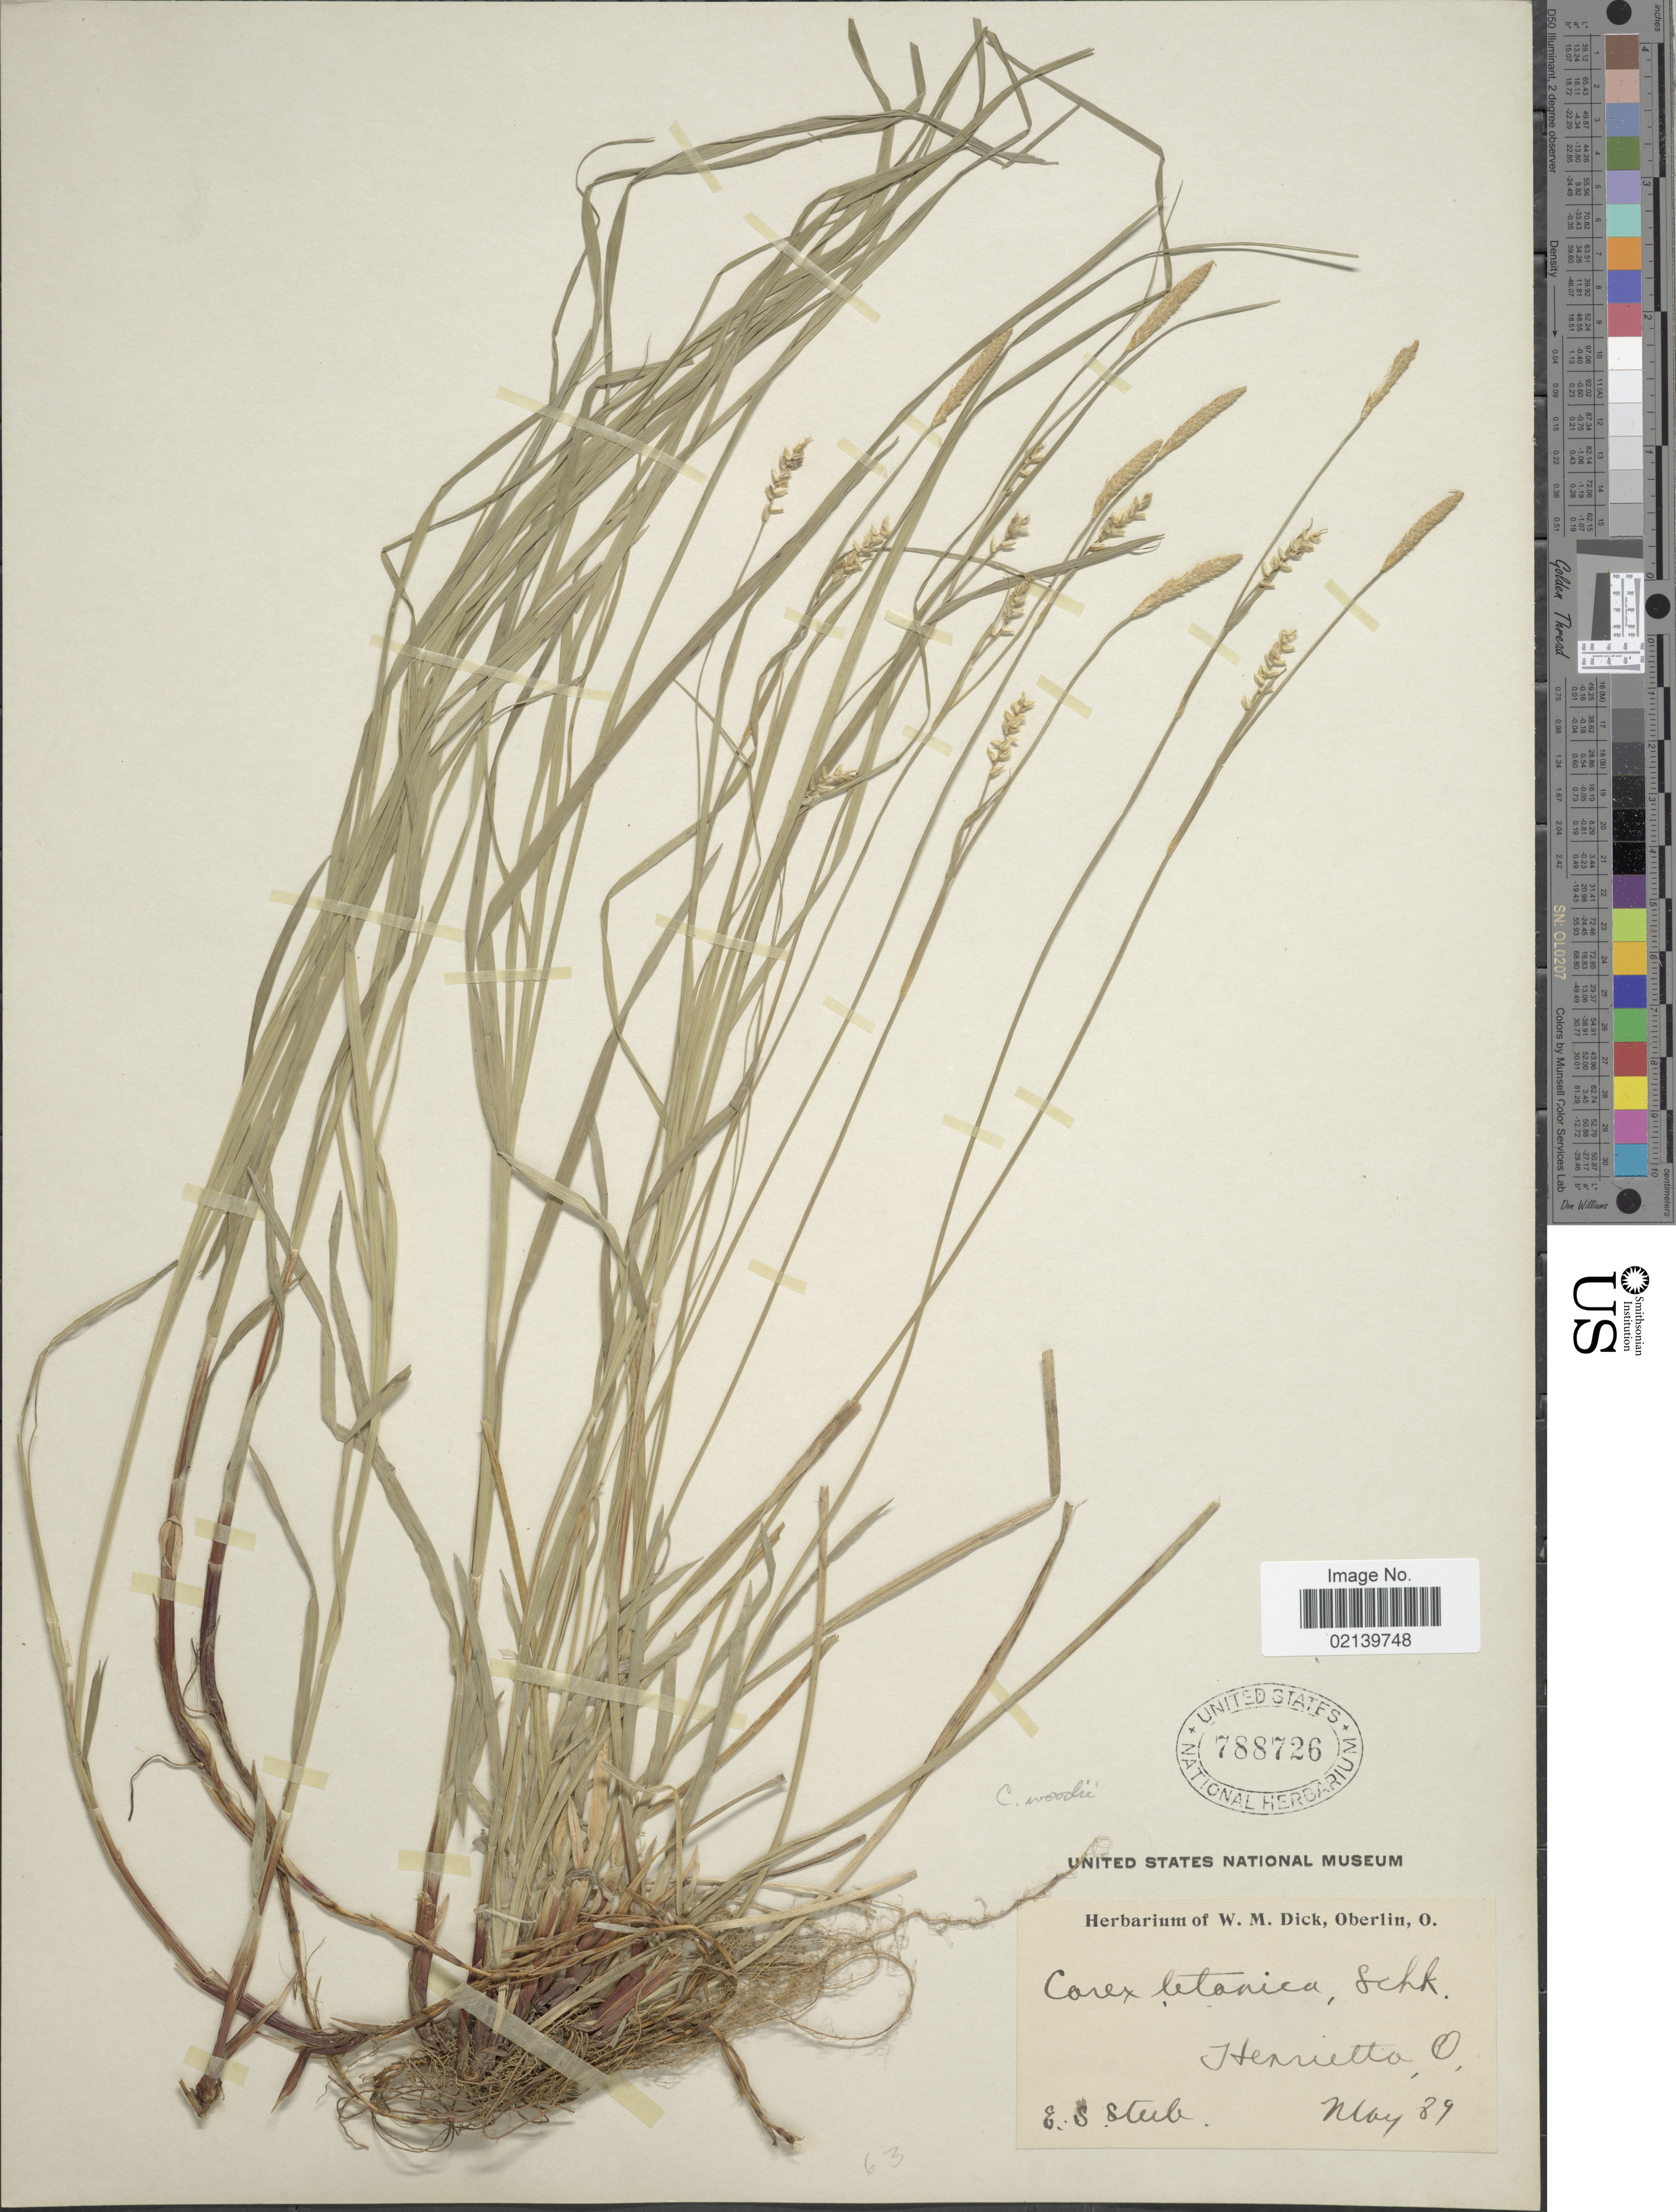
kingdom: Plantae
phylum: Tracheophyta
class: Liliopsida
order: Poales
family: Cyperaceae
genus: Carex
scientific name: Carex woodii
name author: Dewey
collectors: E. Steele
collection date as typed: Transcribed d/m/y: /5/89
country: United States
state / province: Ohio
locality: Henrietta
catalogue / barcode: US 788726